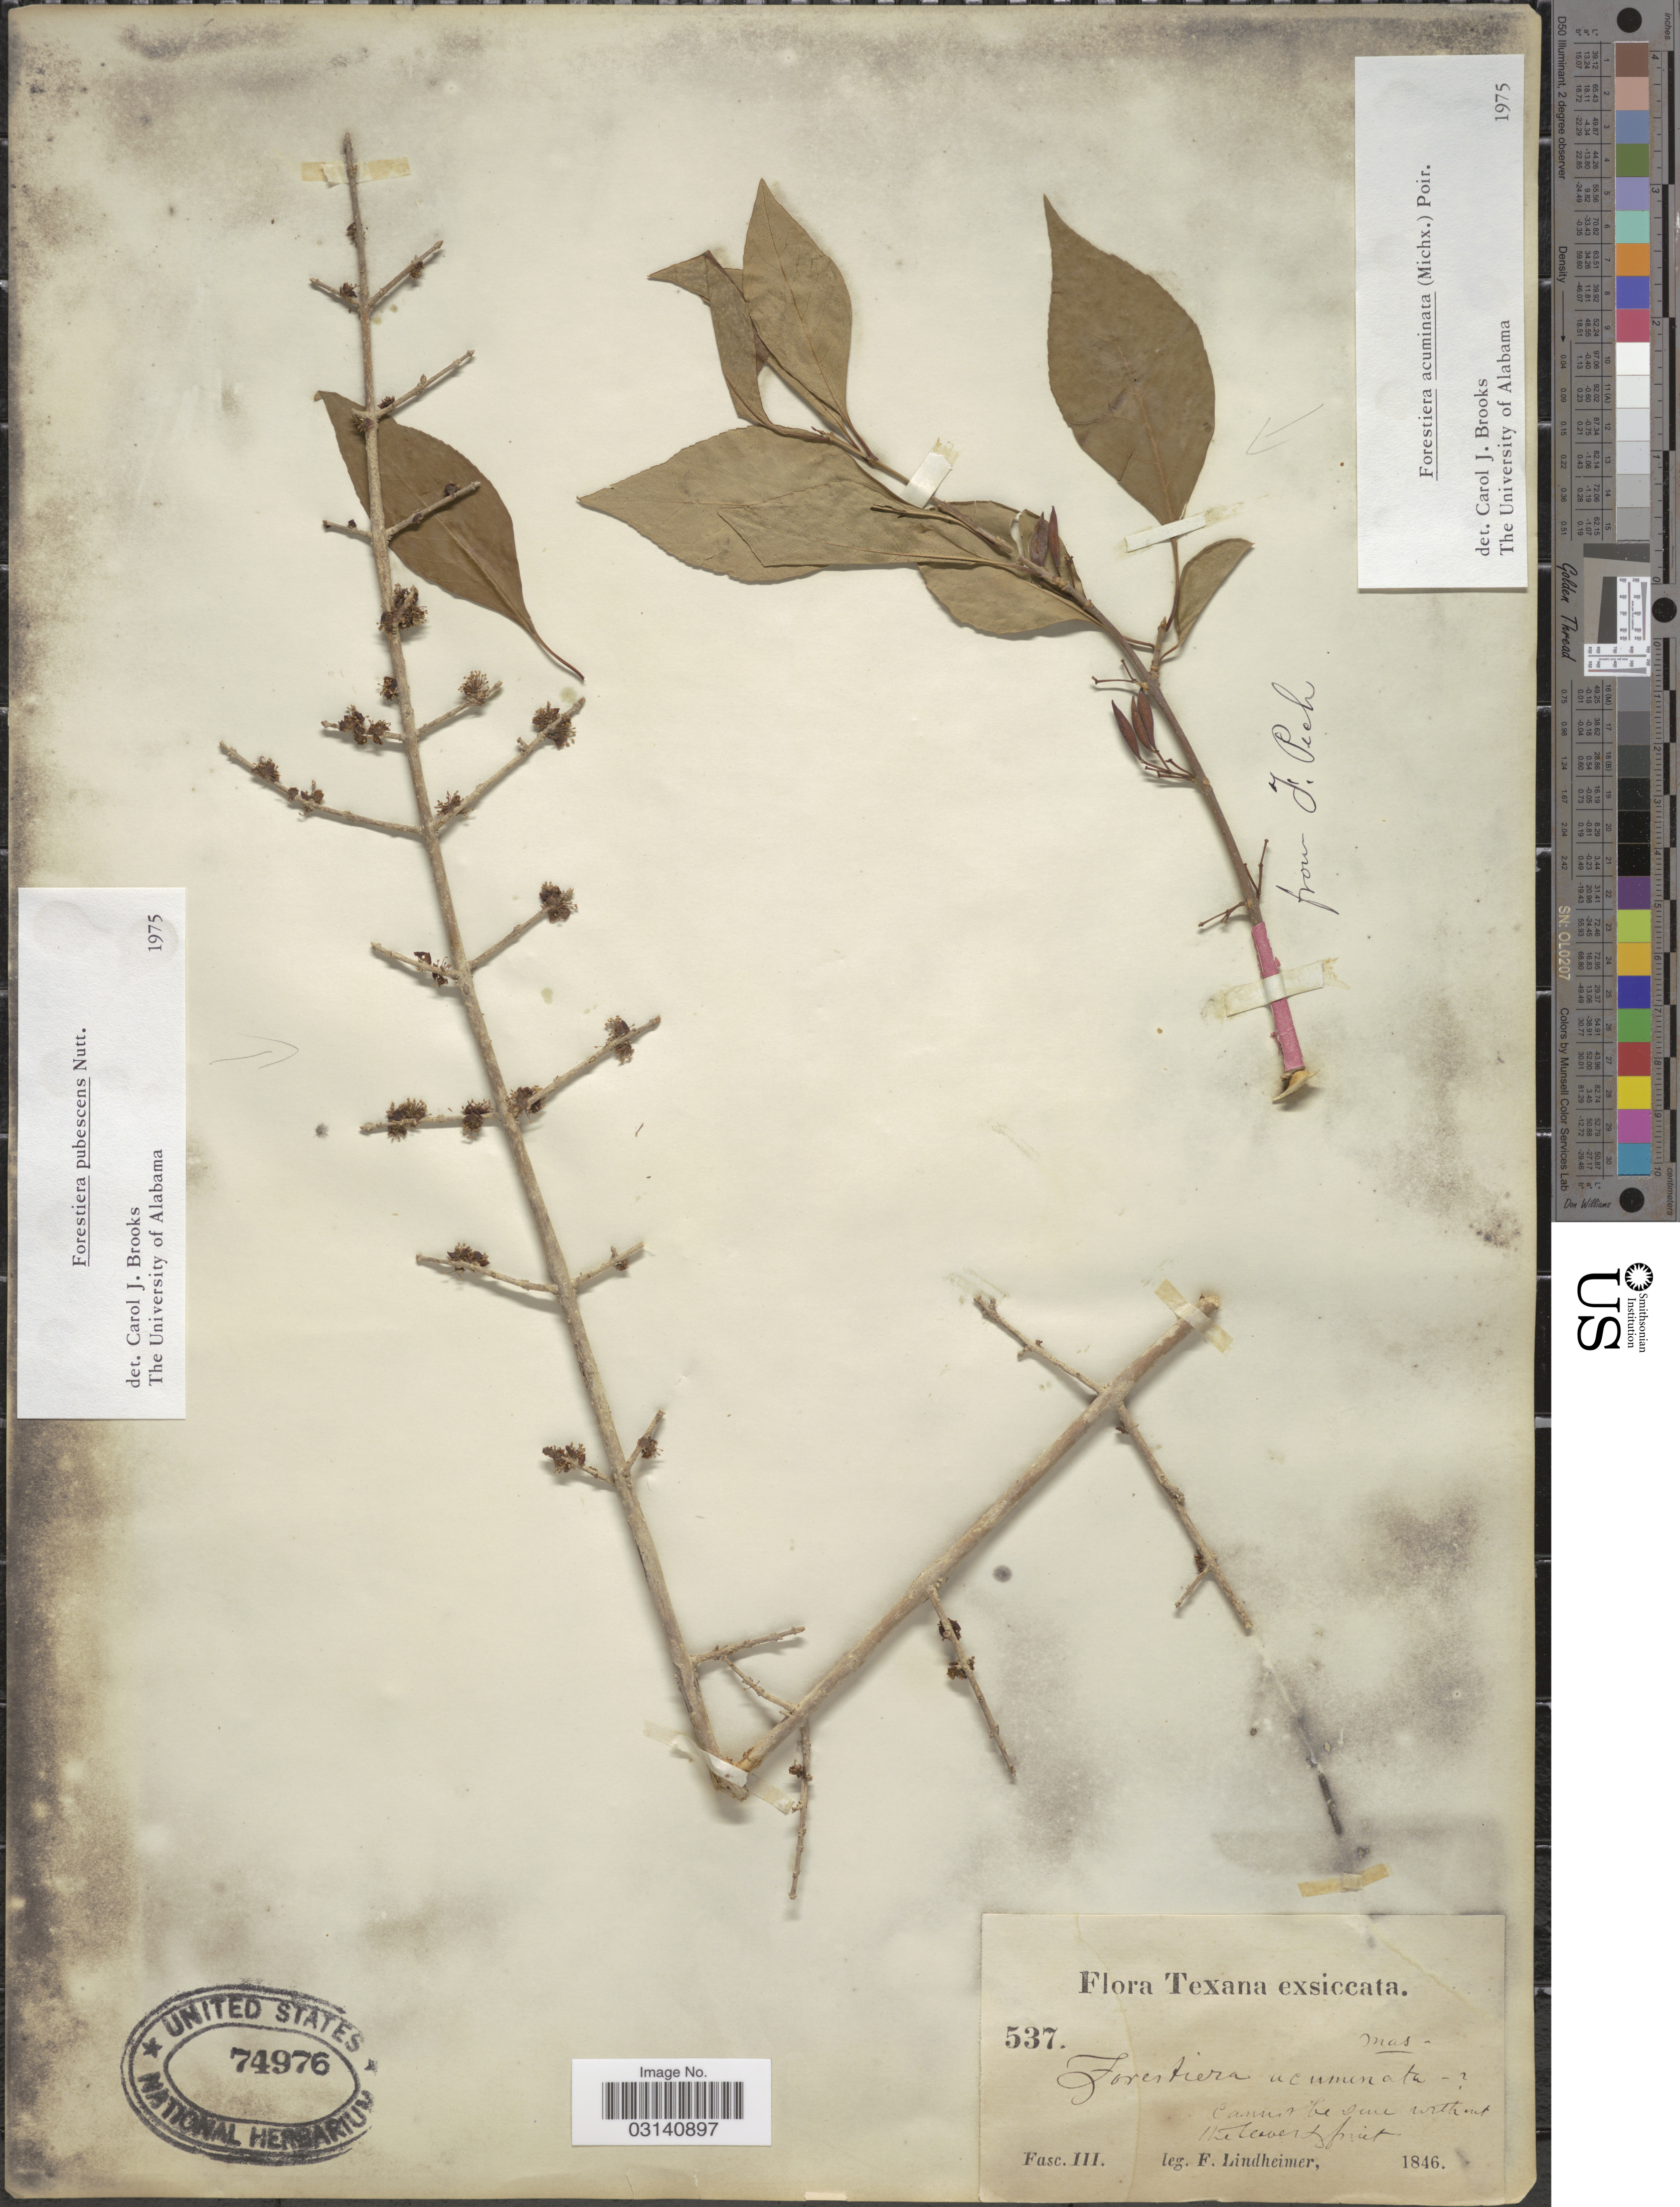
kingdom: Plantae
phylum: Tracheophyta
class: Magnoliopsida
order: Lamiales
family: Oleaceae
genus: Forestiera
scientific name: Forestiera pubescens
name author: Nutt.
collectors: F. Lindheimer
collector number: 537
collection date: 1846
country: United States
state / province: Texas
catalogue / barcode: US 74976